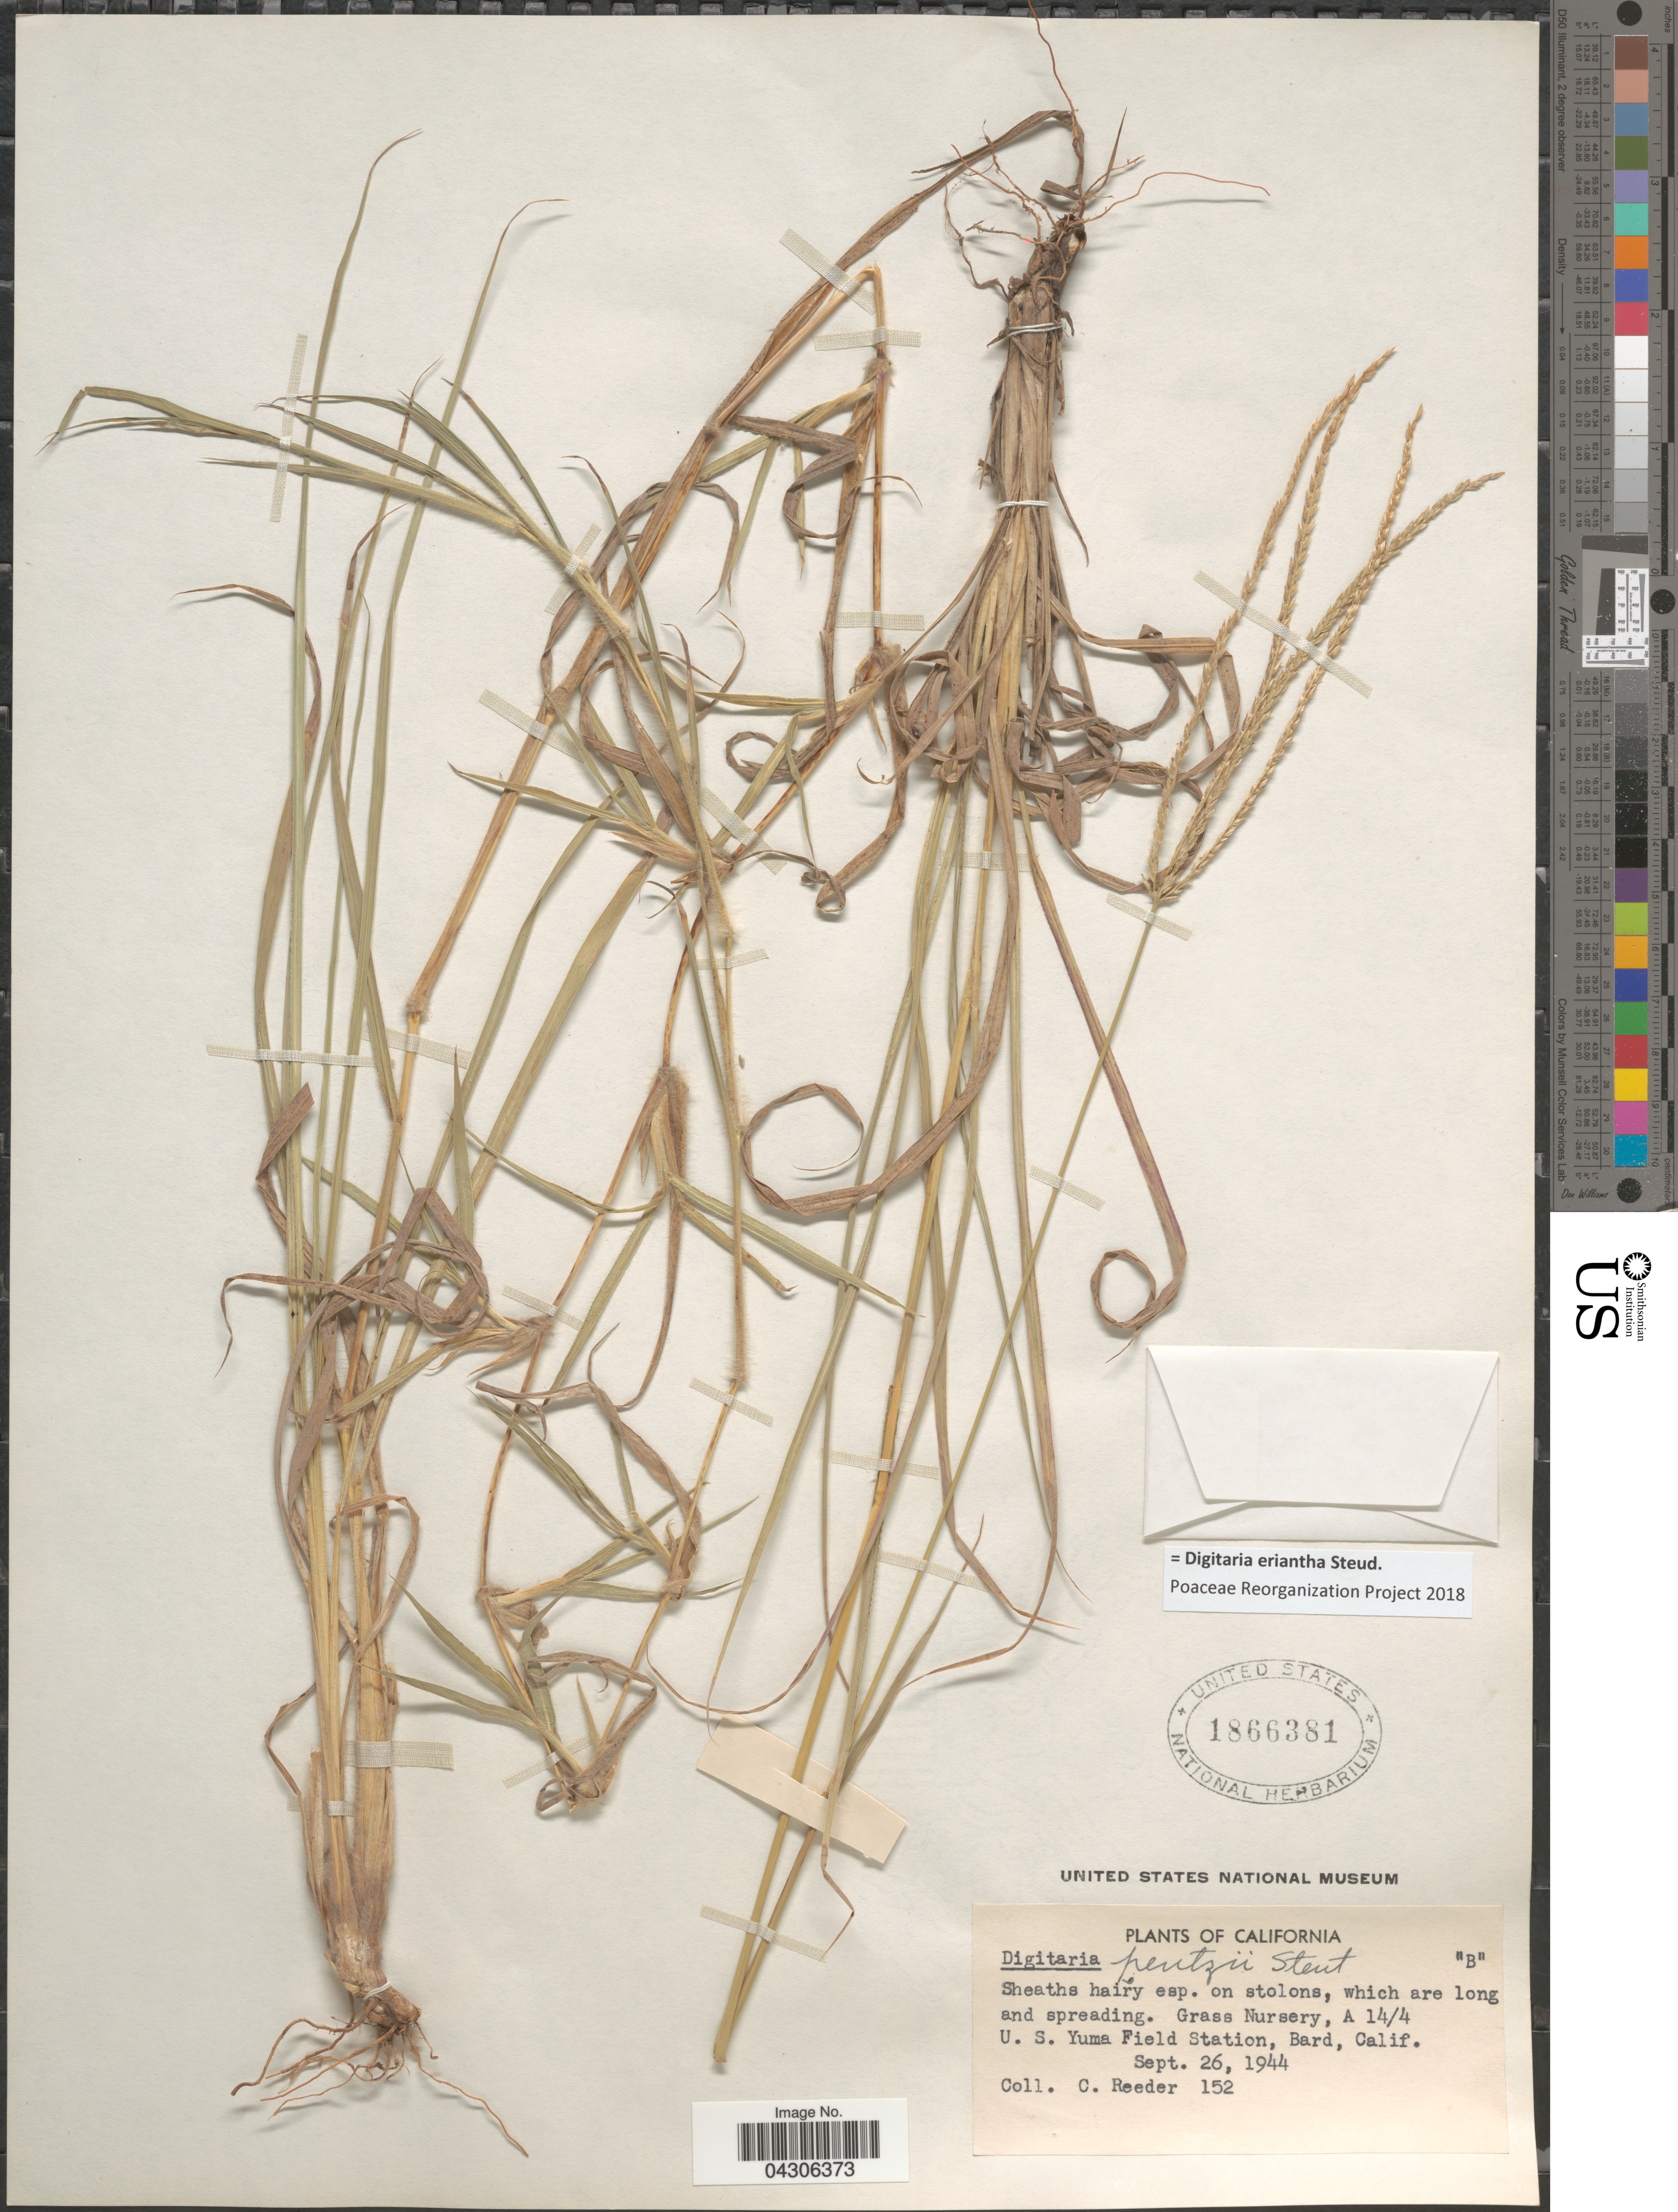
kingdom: Plantae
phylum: Tracheophyta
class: Liliopsida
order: Poales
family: Poaceae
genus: Digitaria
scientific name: Digitaria eriantha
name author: Steud.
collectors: C. Reeder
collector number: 152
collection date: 1944-09-26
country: United States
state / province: California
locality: Grass Nursery, A 14/4 U. S. Yuma Fields Station, Bard.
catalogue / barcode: US 1866381